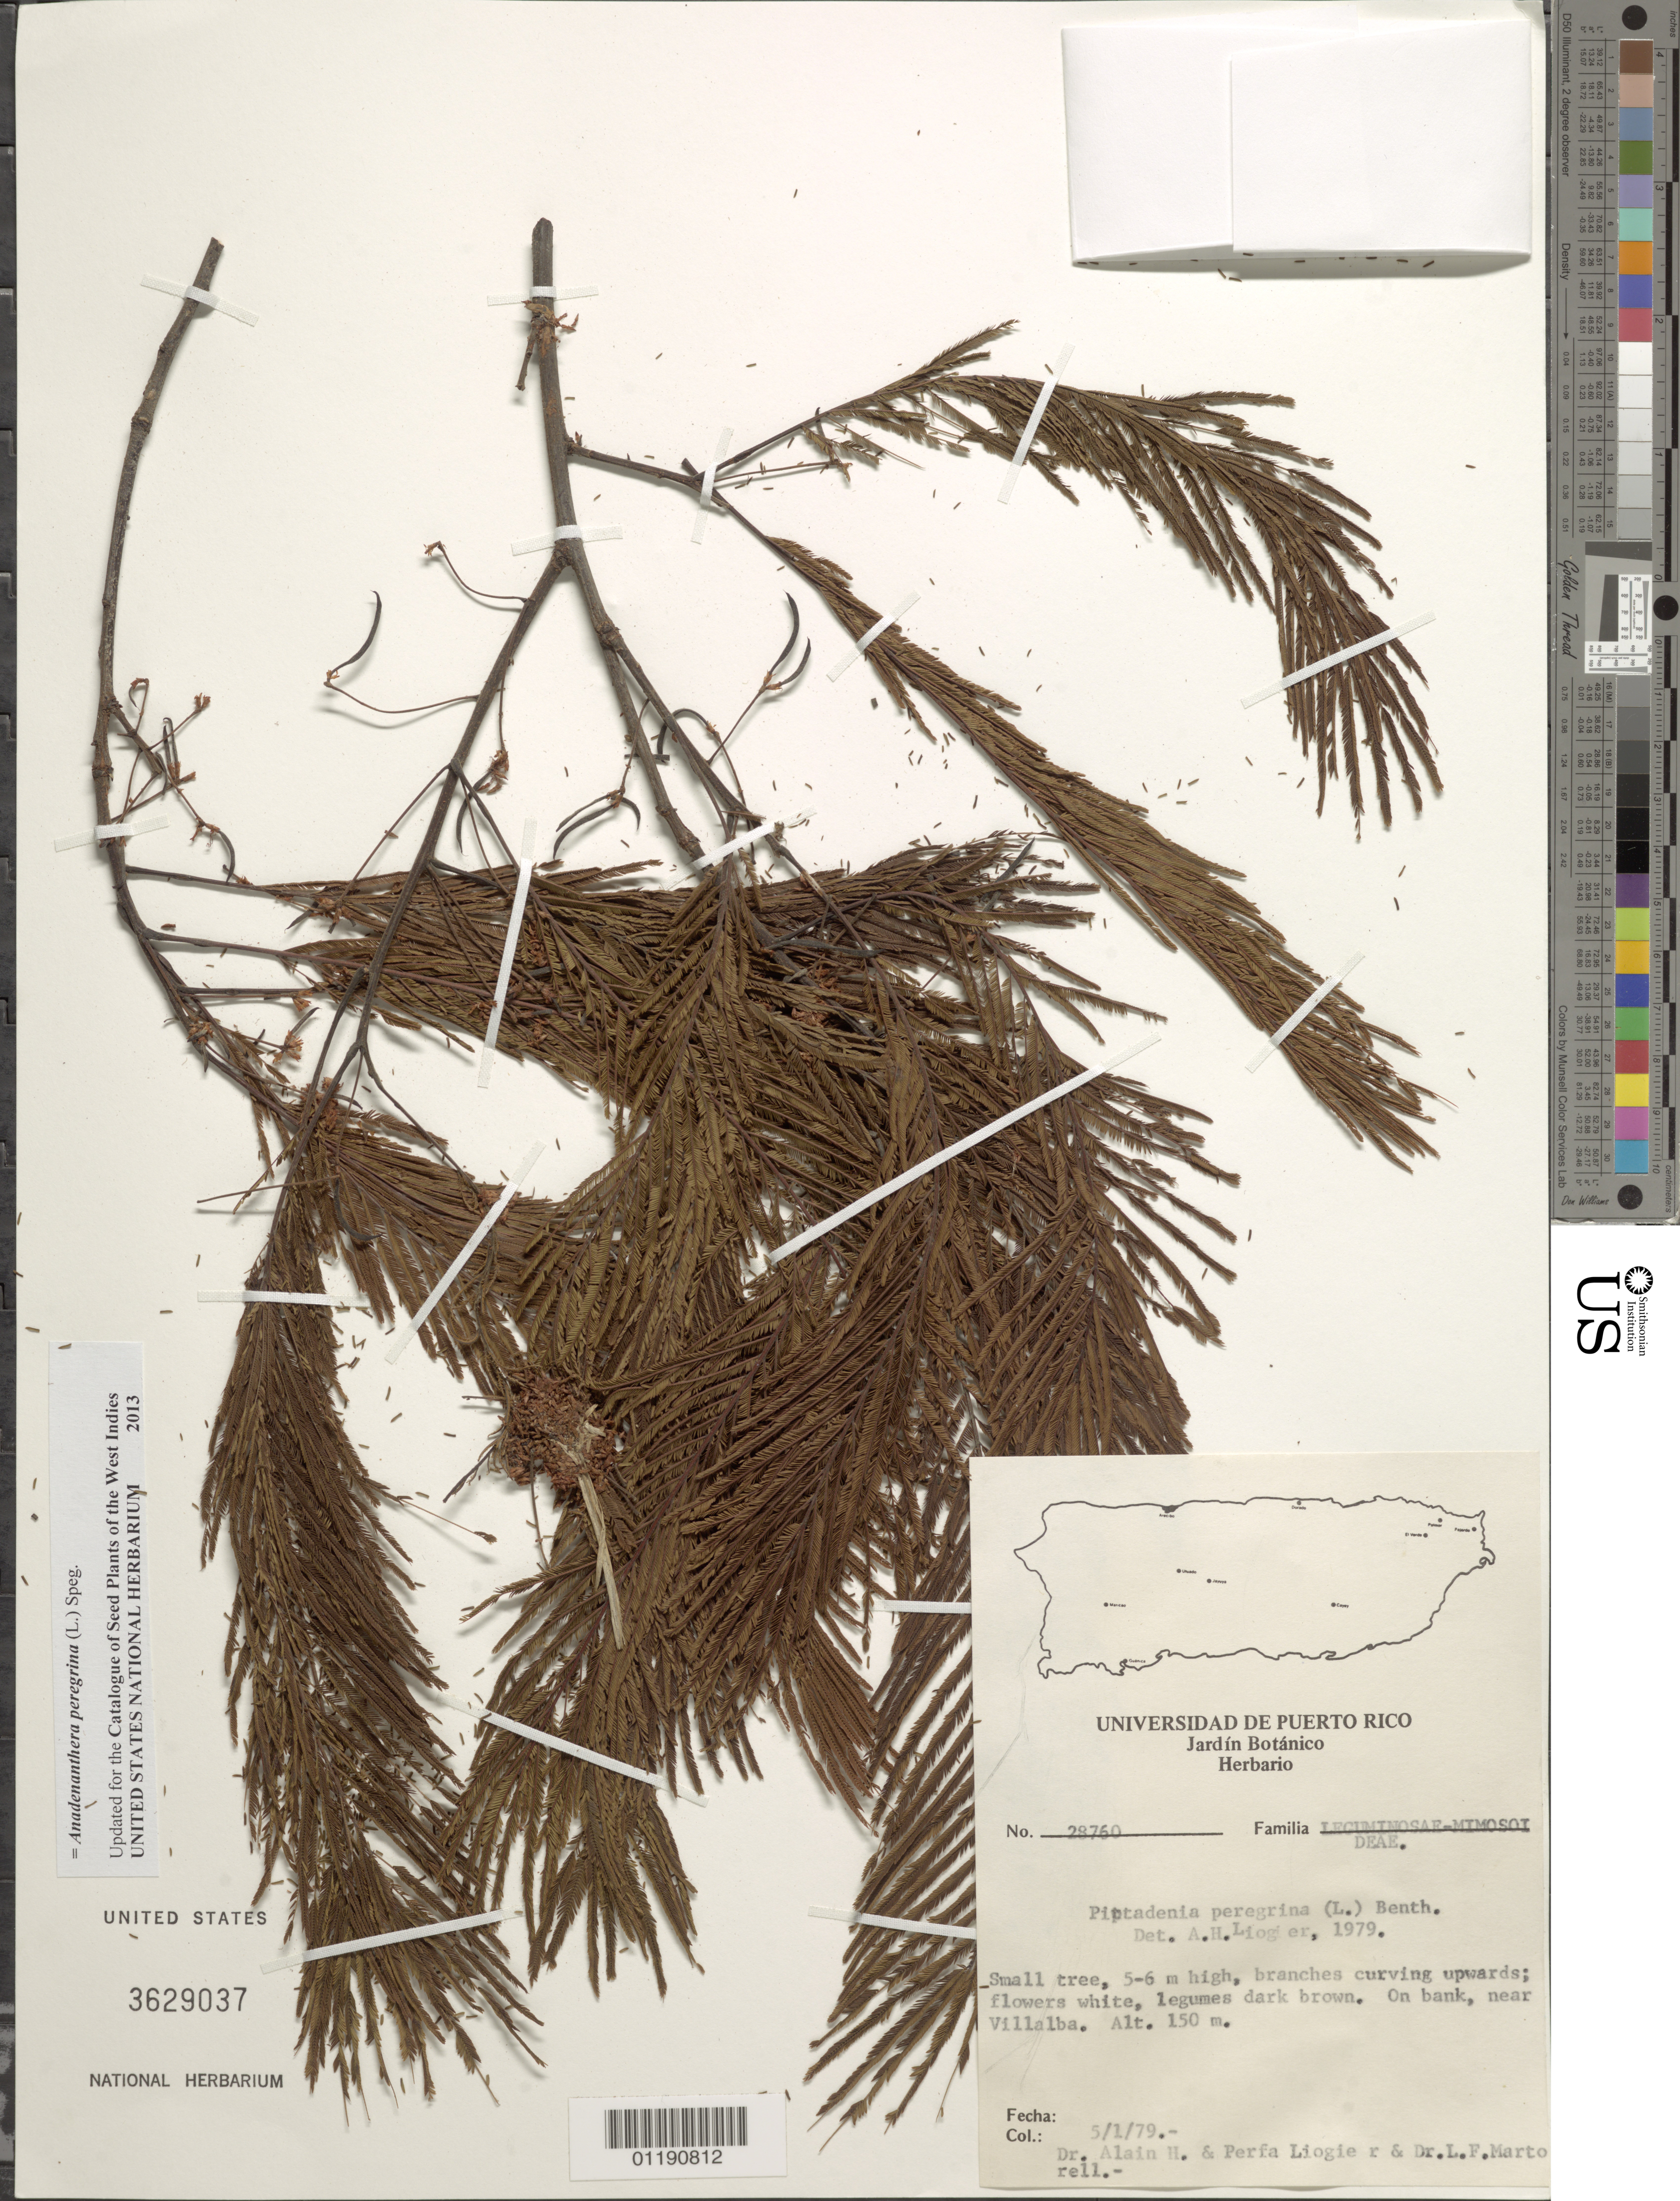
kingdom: Plantae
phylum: Tracheophyta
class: Magnoliopsida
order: Fabales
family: Fabaceae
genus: Anadenanthera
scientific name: Anadenanthera peregrina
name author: (L.) Speg.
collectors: A. H. Liogier, M. P. Liogier & L. Martorell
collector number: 28760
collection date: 1979-05-01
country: Puerto Rico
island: Puerto Rico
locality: On bank, near Villalba.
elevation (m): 150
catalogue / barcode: US 3629037